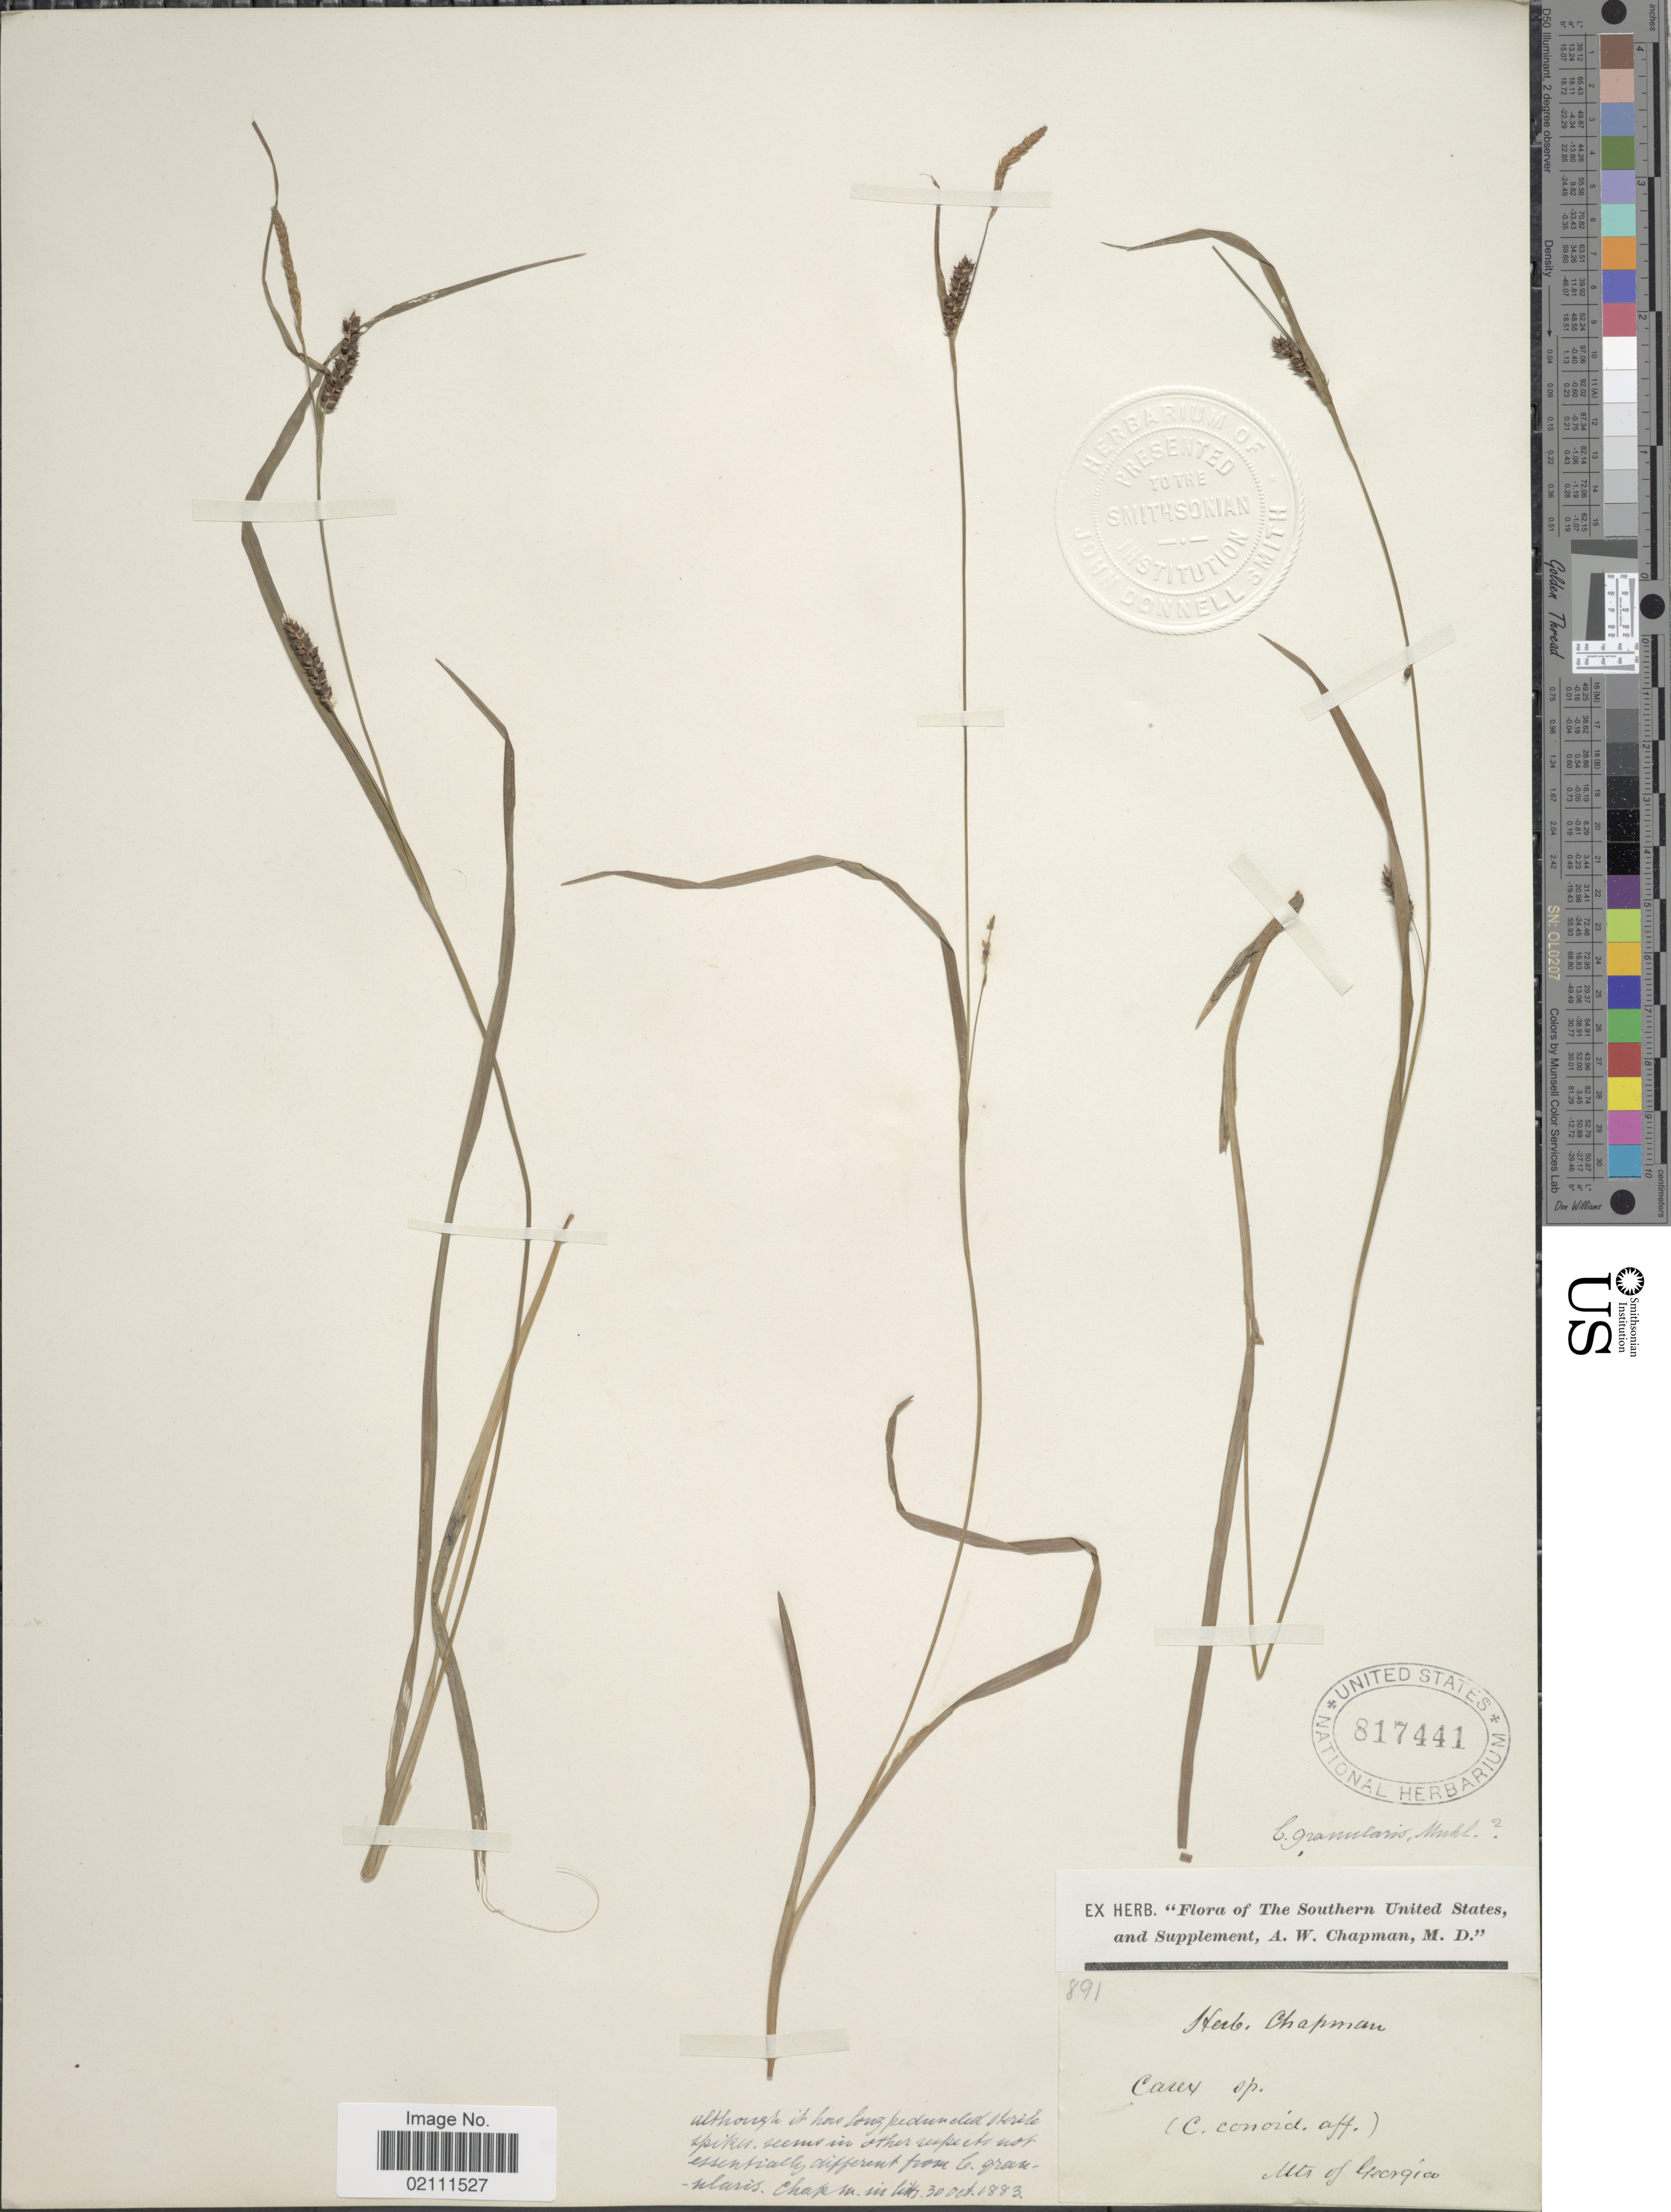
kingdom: Plantae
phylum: Tracheophyta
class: Liliopsida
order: Poales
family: Cyperaceae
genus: Carex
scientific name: Carex granularis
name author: Muhl. ex Willd.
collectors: ex herb. A.W. Chapman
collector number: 891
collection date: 1883-10-30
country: United States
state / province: Georgia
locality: Mts. of Georgia, Southern United States.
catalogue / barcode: US 817441